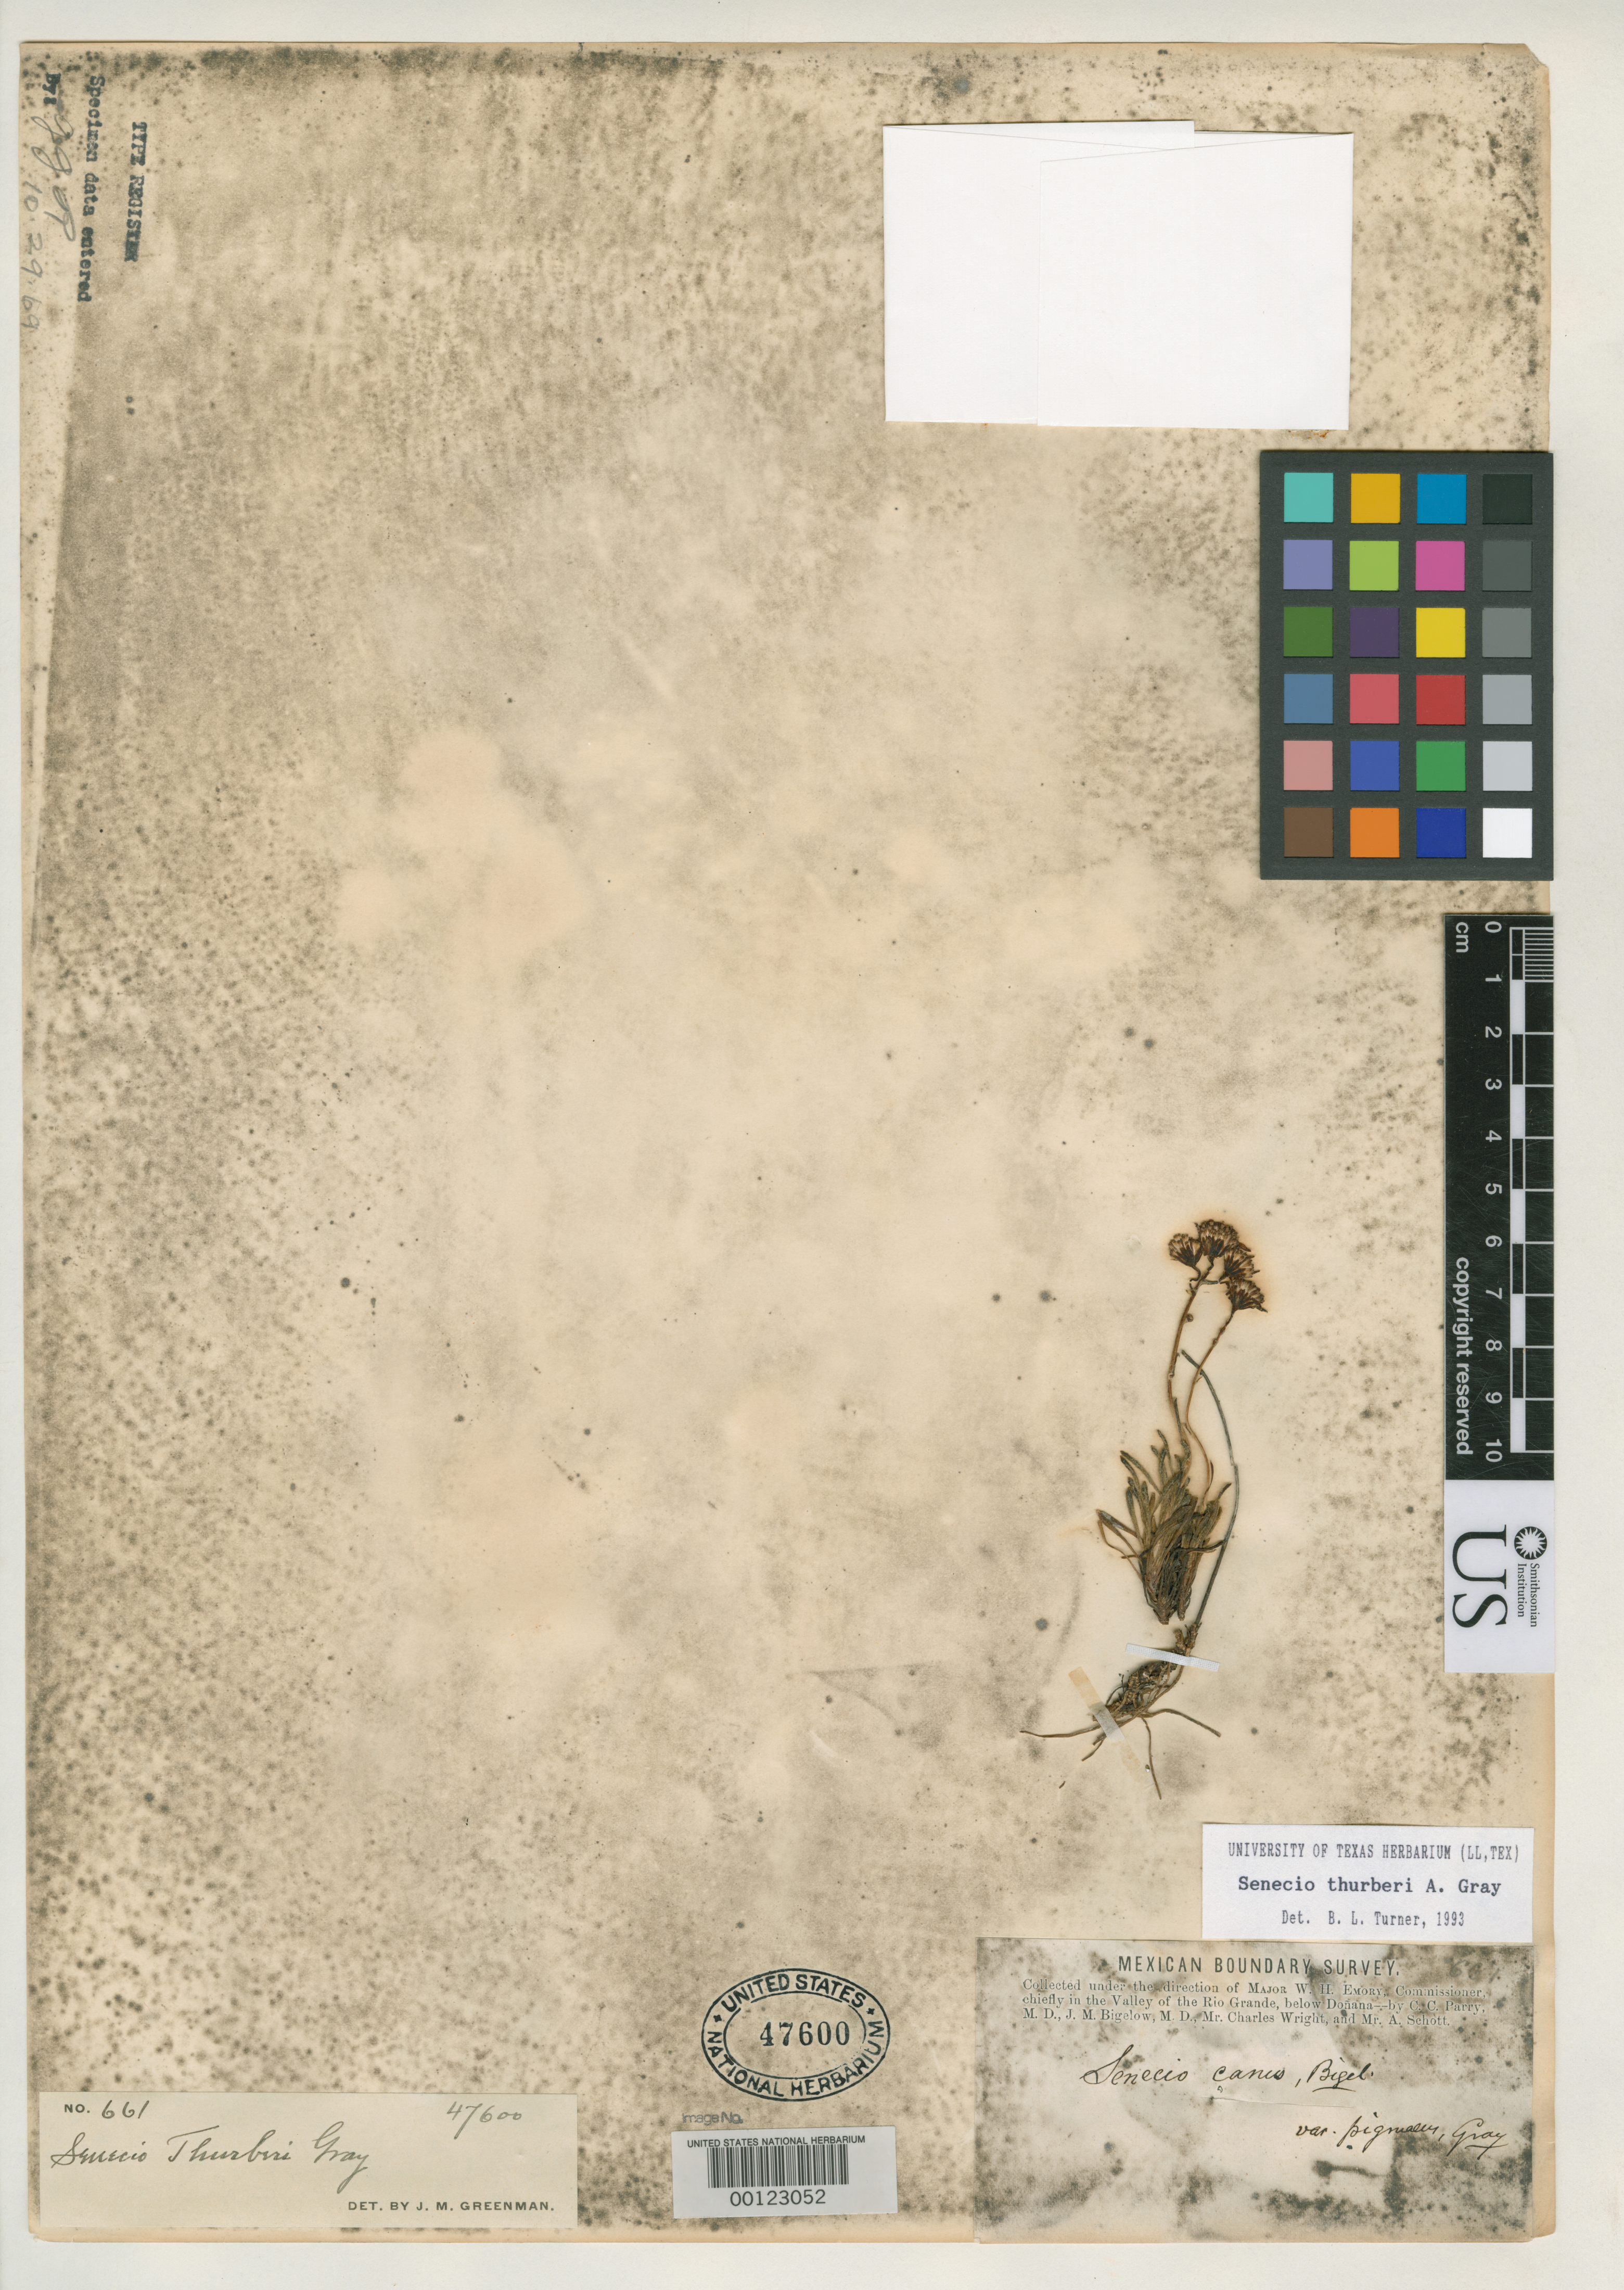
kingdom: Plantae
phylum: Tracheophyta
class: Magnoliopsida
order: Asterales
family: Asteraceae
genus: Senecio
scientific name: Senecio canus var. pygmaea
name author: A. Gray in Emory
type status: Type Collection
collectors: C. Wright & J. M. Bigelow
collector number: Mex. Bound. Surv. 661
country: United States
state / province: New Mexico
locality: Cobre.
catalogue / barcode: US 47600